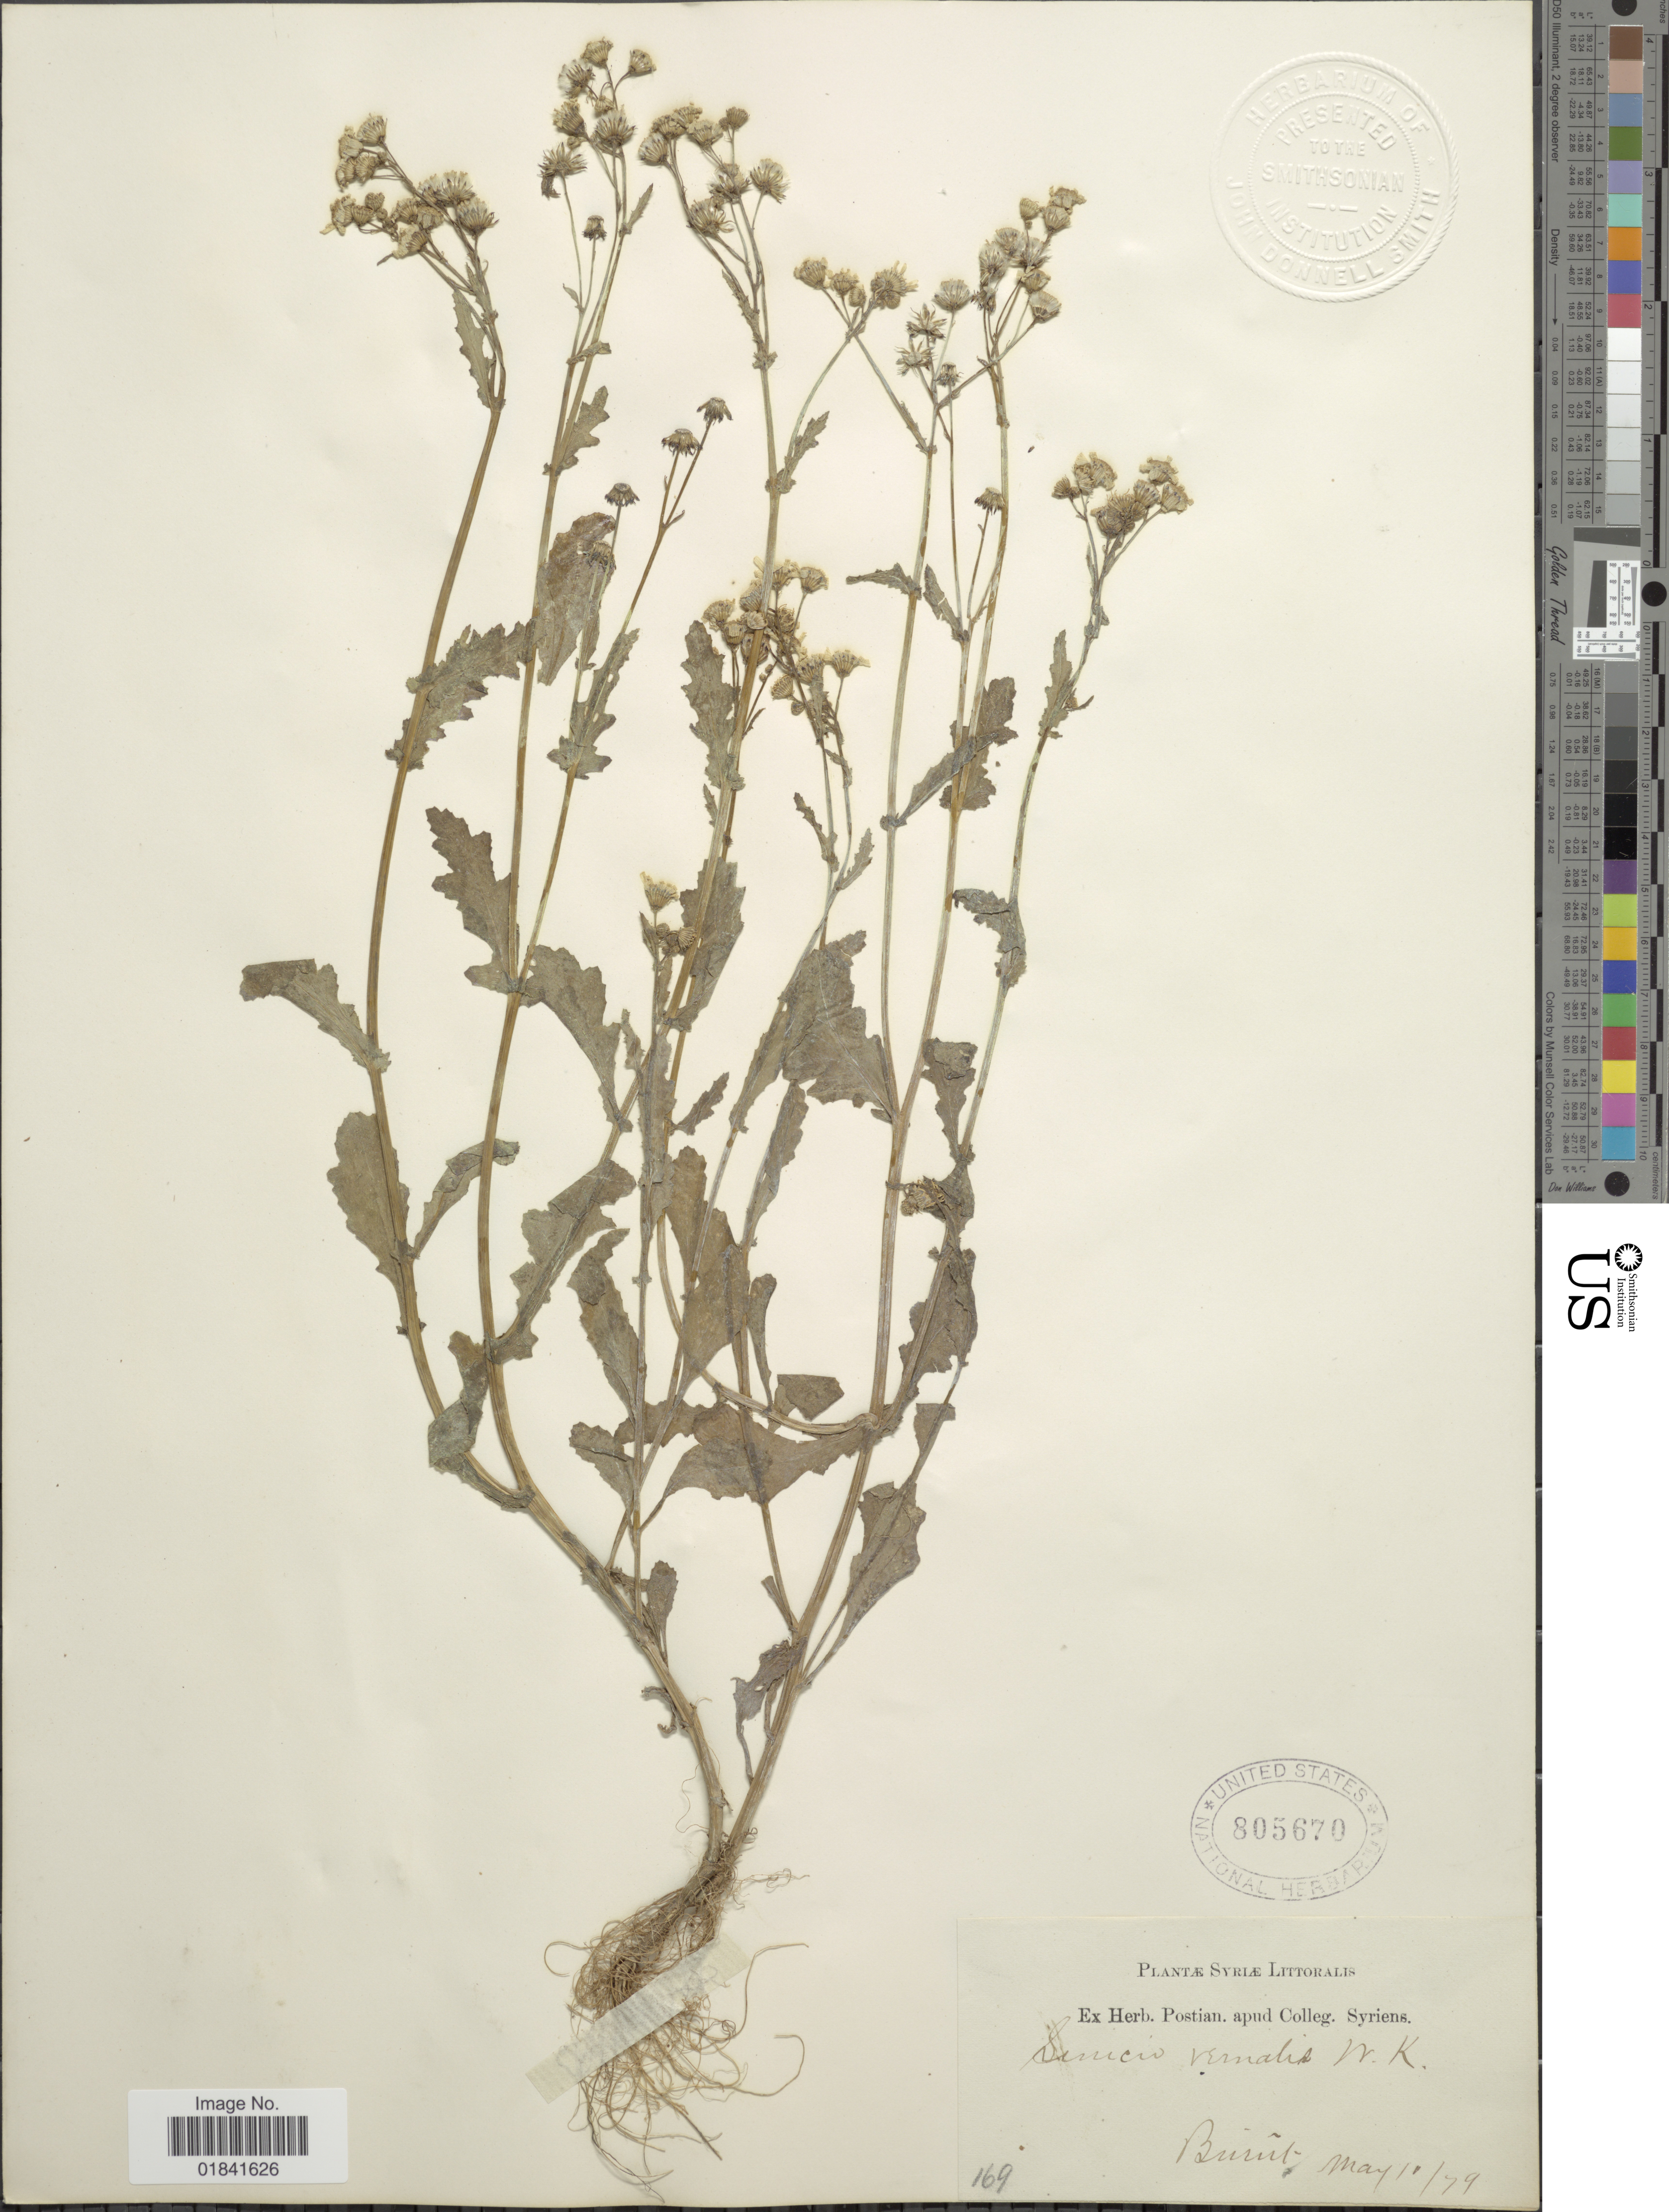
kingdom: Plantae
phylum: Tracheophyta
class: Magnoliopsida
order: Asterales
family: Asteraceae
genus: Senecio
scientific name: Senecio vernalis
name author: Franch.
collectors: ex herb. Postian. apud Colleg. Syriens. Protest. USE "Fannie P. A. Shepard" (10308853) AS PRIMARY COLLECTOR INSTEAD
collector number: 169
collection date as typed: Transcribed d/m/y: 10/5/79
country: Lebanon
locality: Beirut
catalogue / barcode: US 805670